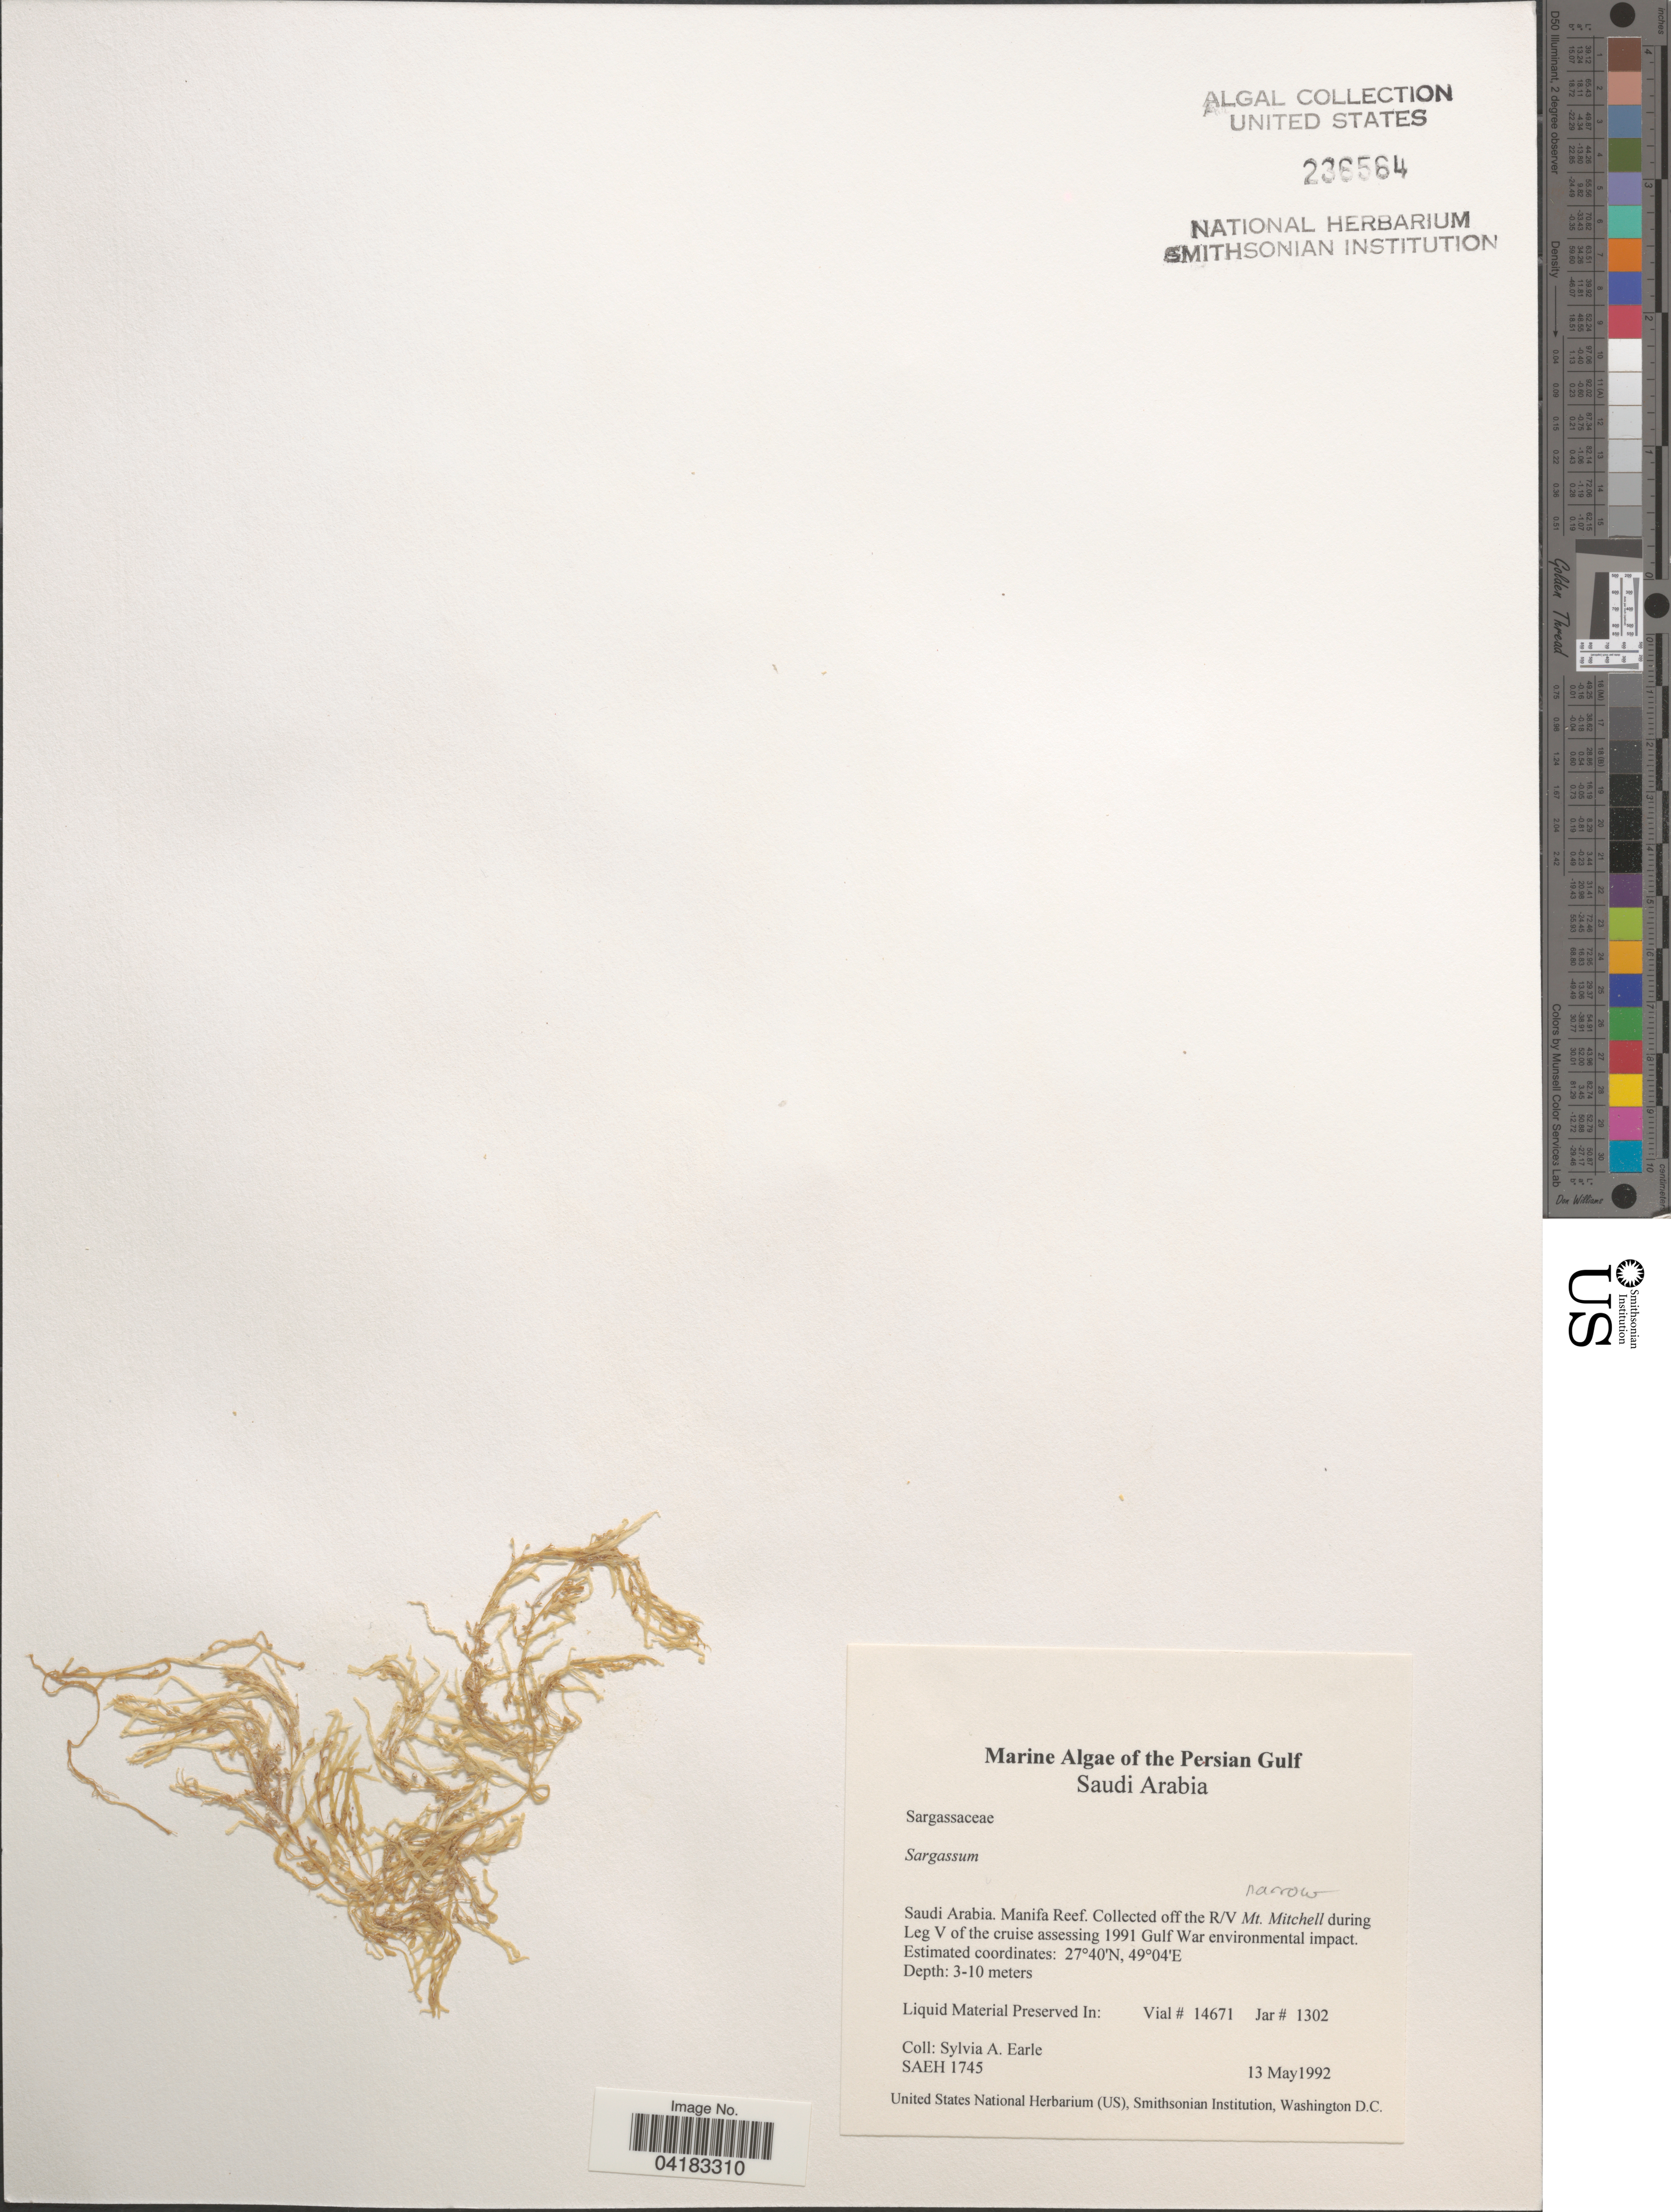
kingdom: Chromista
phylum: Ochrophyta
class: Phaeophyceae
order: Fucales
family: Sargassaceae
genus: Sargassum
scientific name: Sargassum sp.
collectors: S. A. Earle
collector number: SAEH1745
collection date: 1992-05-13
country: Saudi Arabia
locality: Persian Gulf. Manifa Reef. Off the R/V Mt. Mitchell during Leg V of the cruise assessing 1991 Gulf War environmental impact.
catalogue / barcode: US 236564